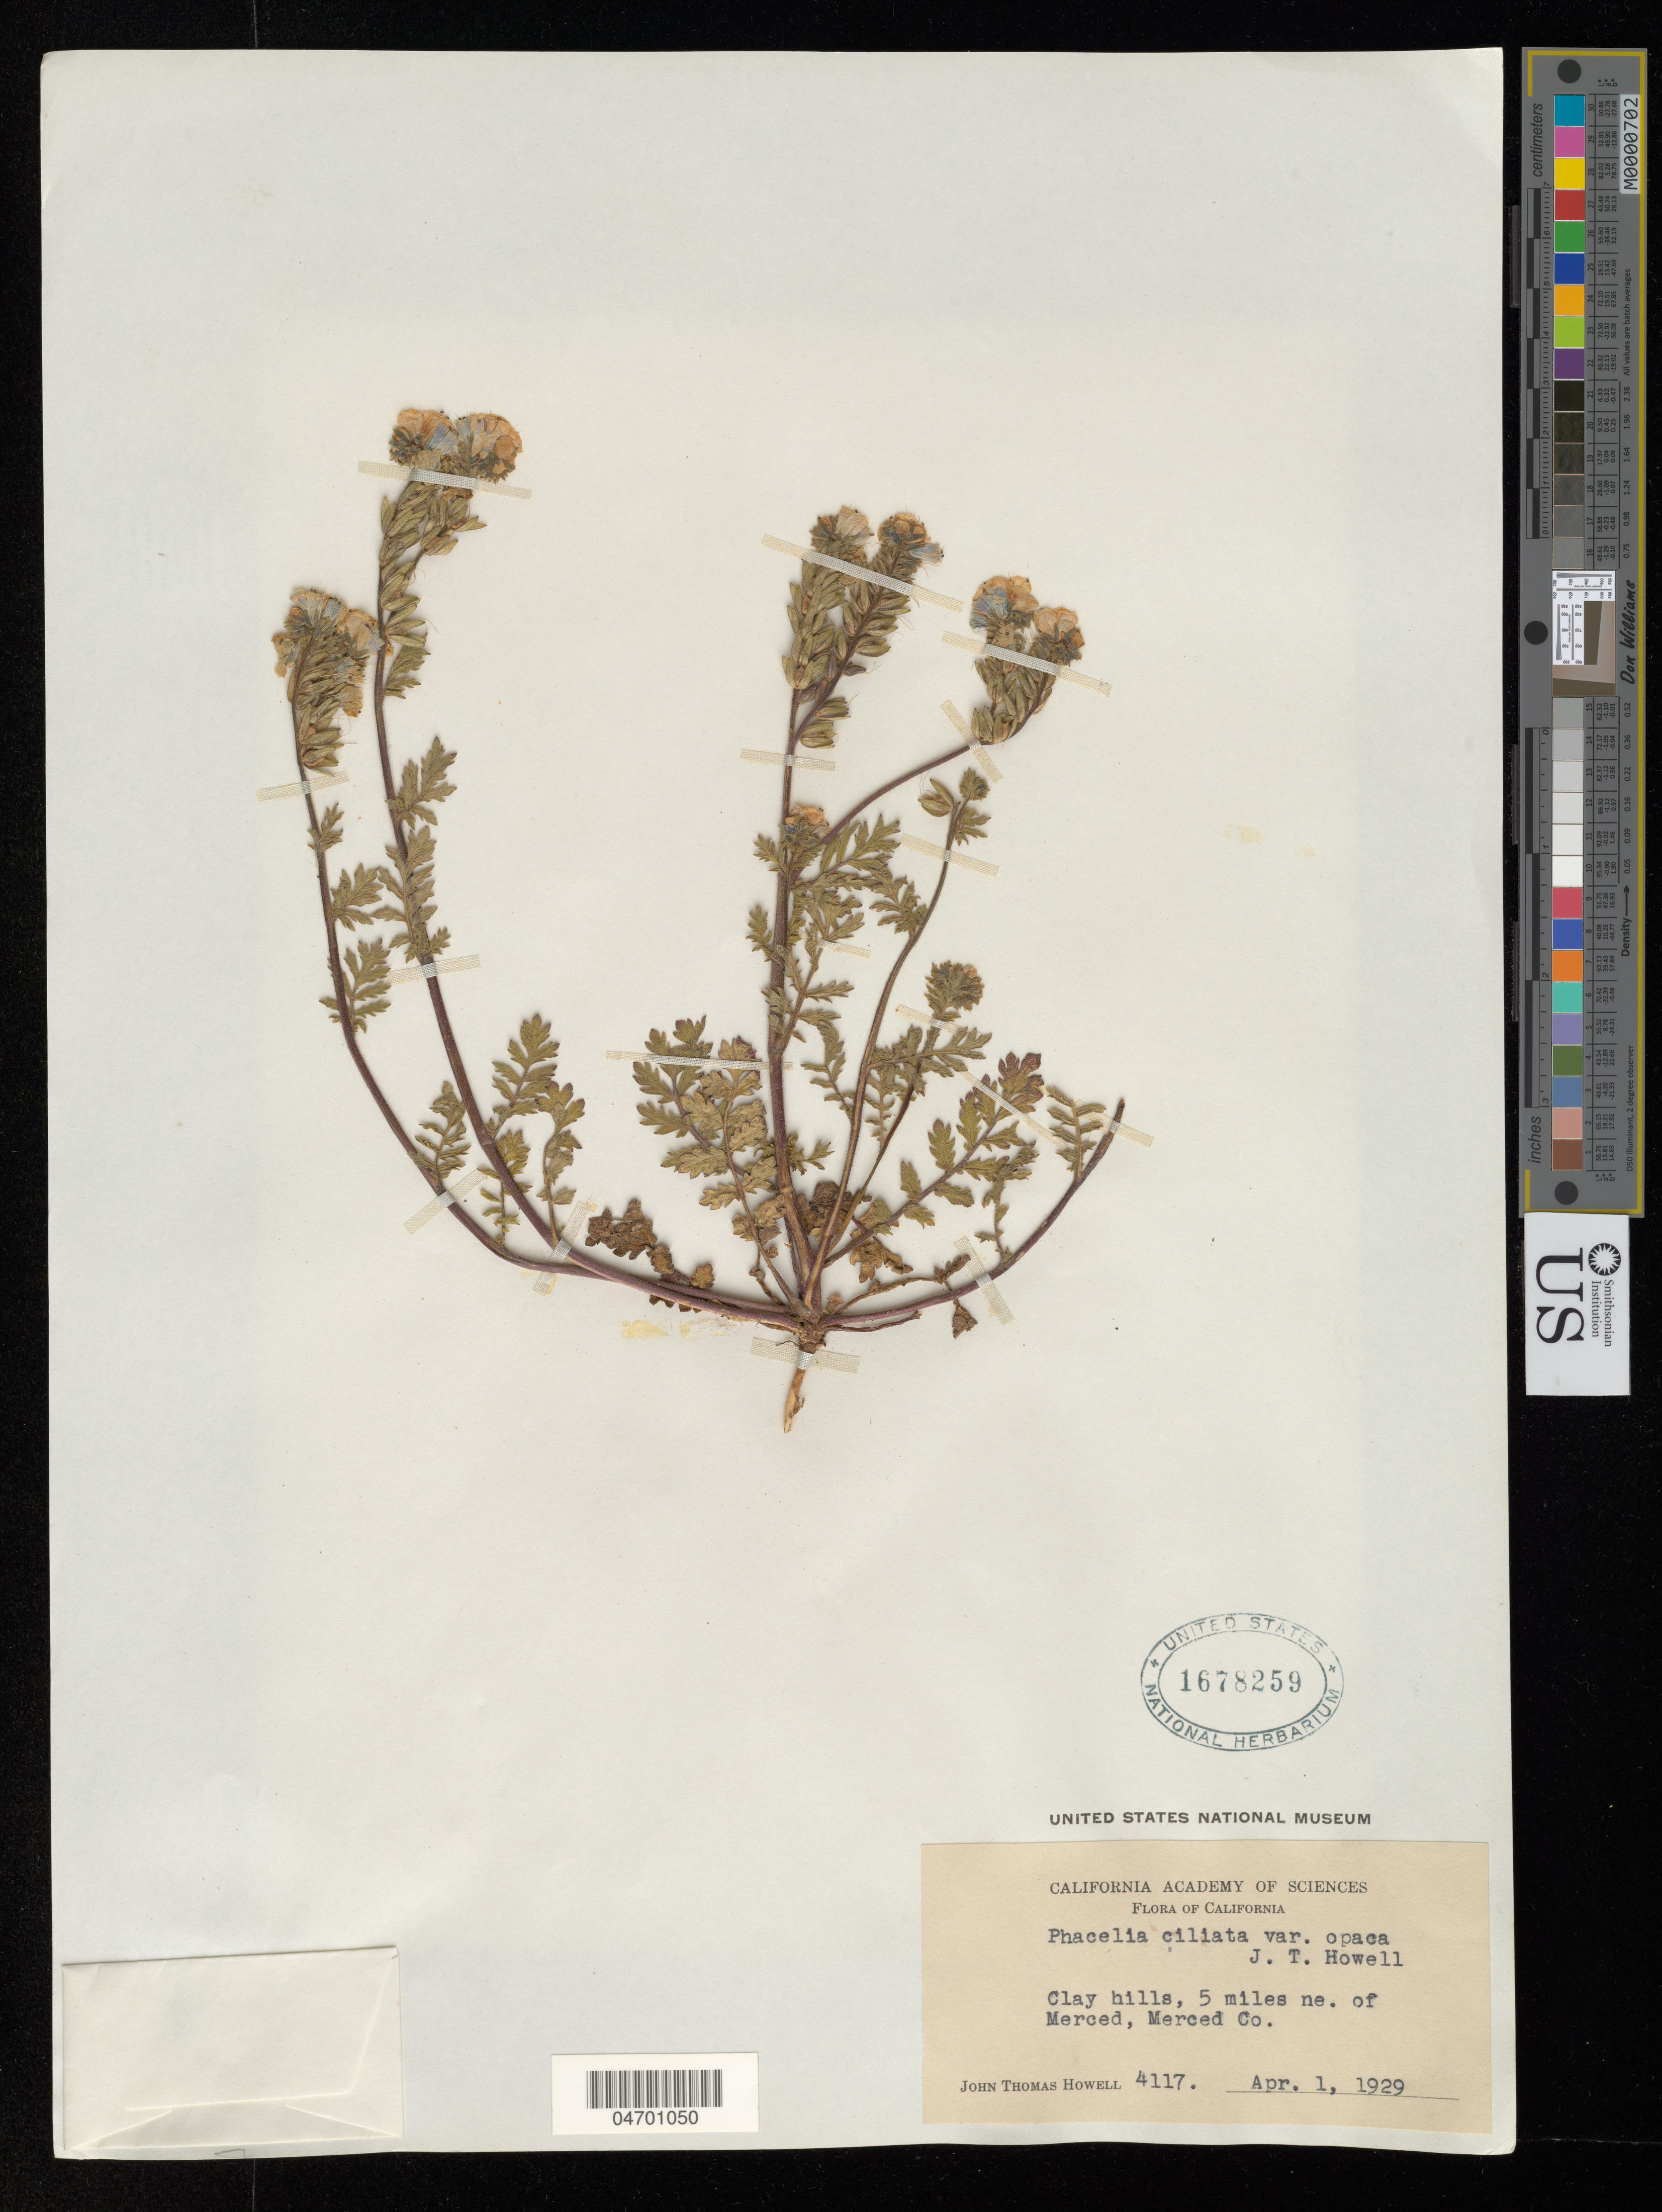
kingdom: Plantae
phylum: Tracheophyta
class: Magnoliopsida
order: Boraginales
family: Hydrophyllaceae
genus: Phacelia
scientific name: Phacelia ciliata var. opaca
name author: J.T. Howell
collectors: J. T. Howell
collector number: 4117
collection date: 1929-04-01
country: United States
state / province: California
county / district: Merced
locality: Clay hills, 5 miles ne. of Merced, Merced Co.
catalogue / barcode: US 1678259